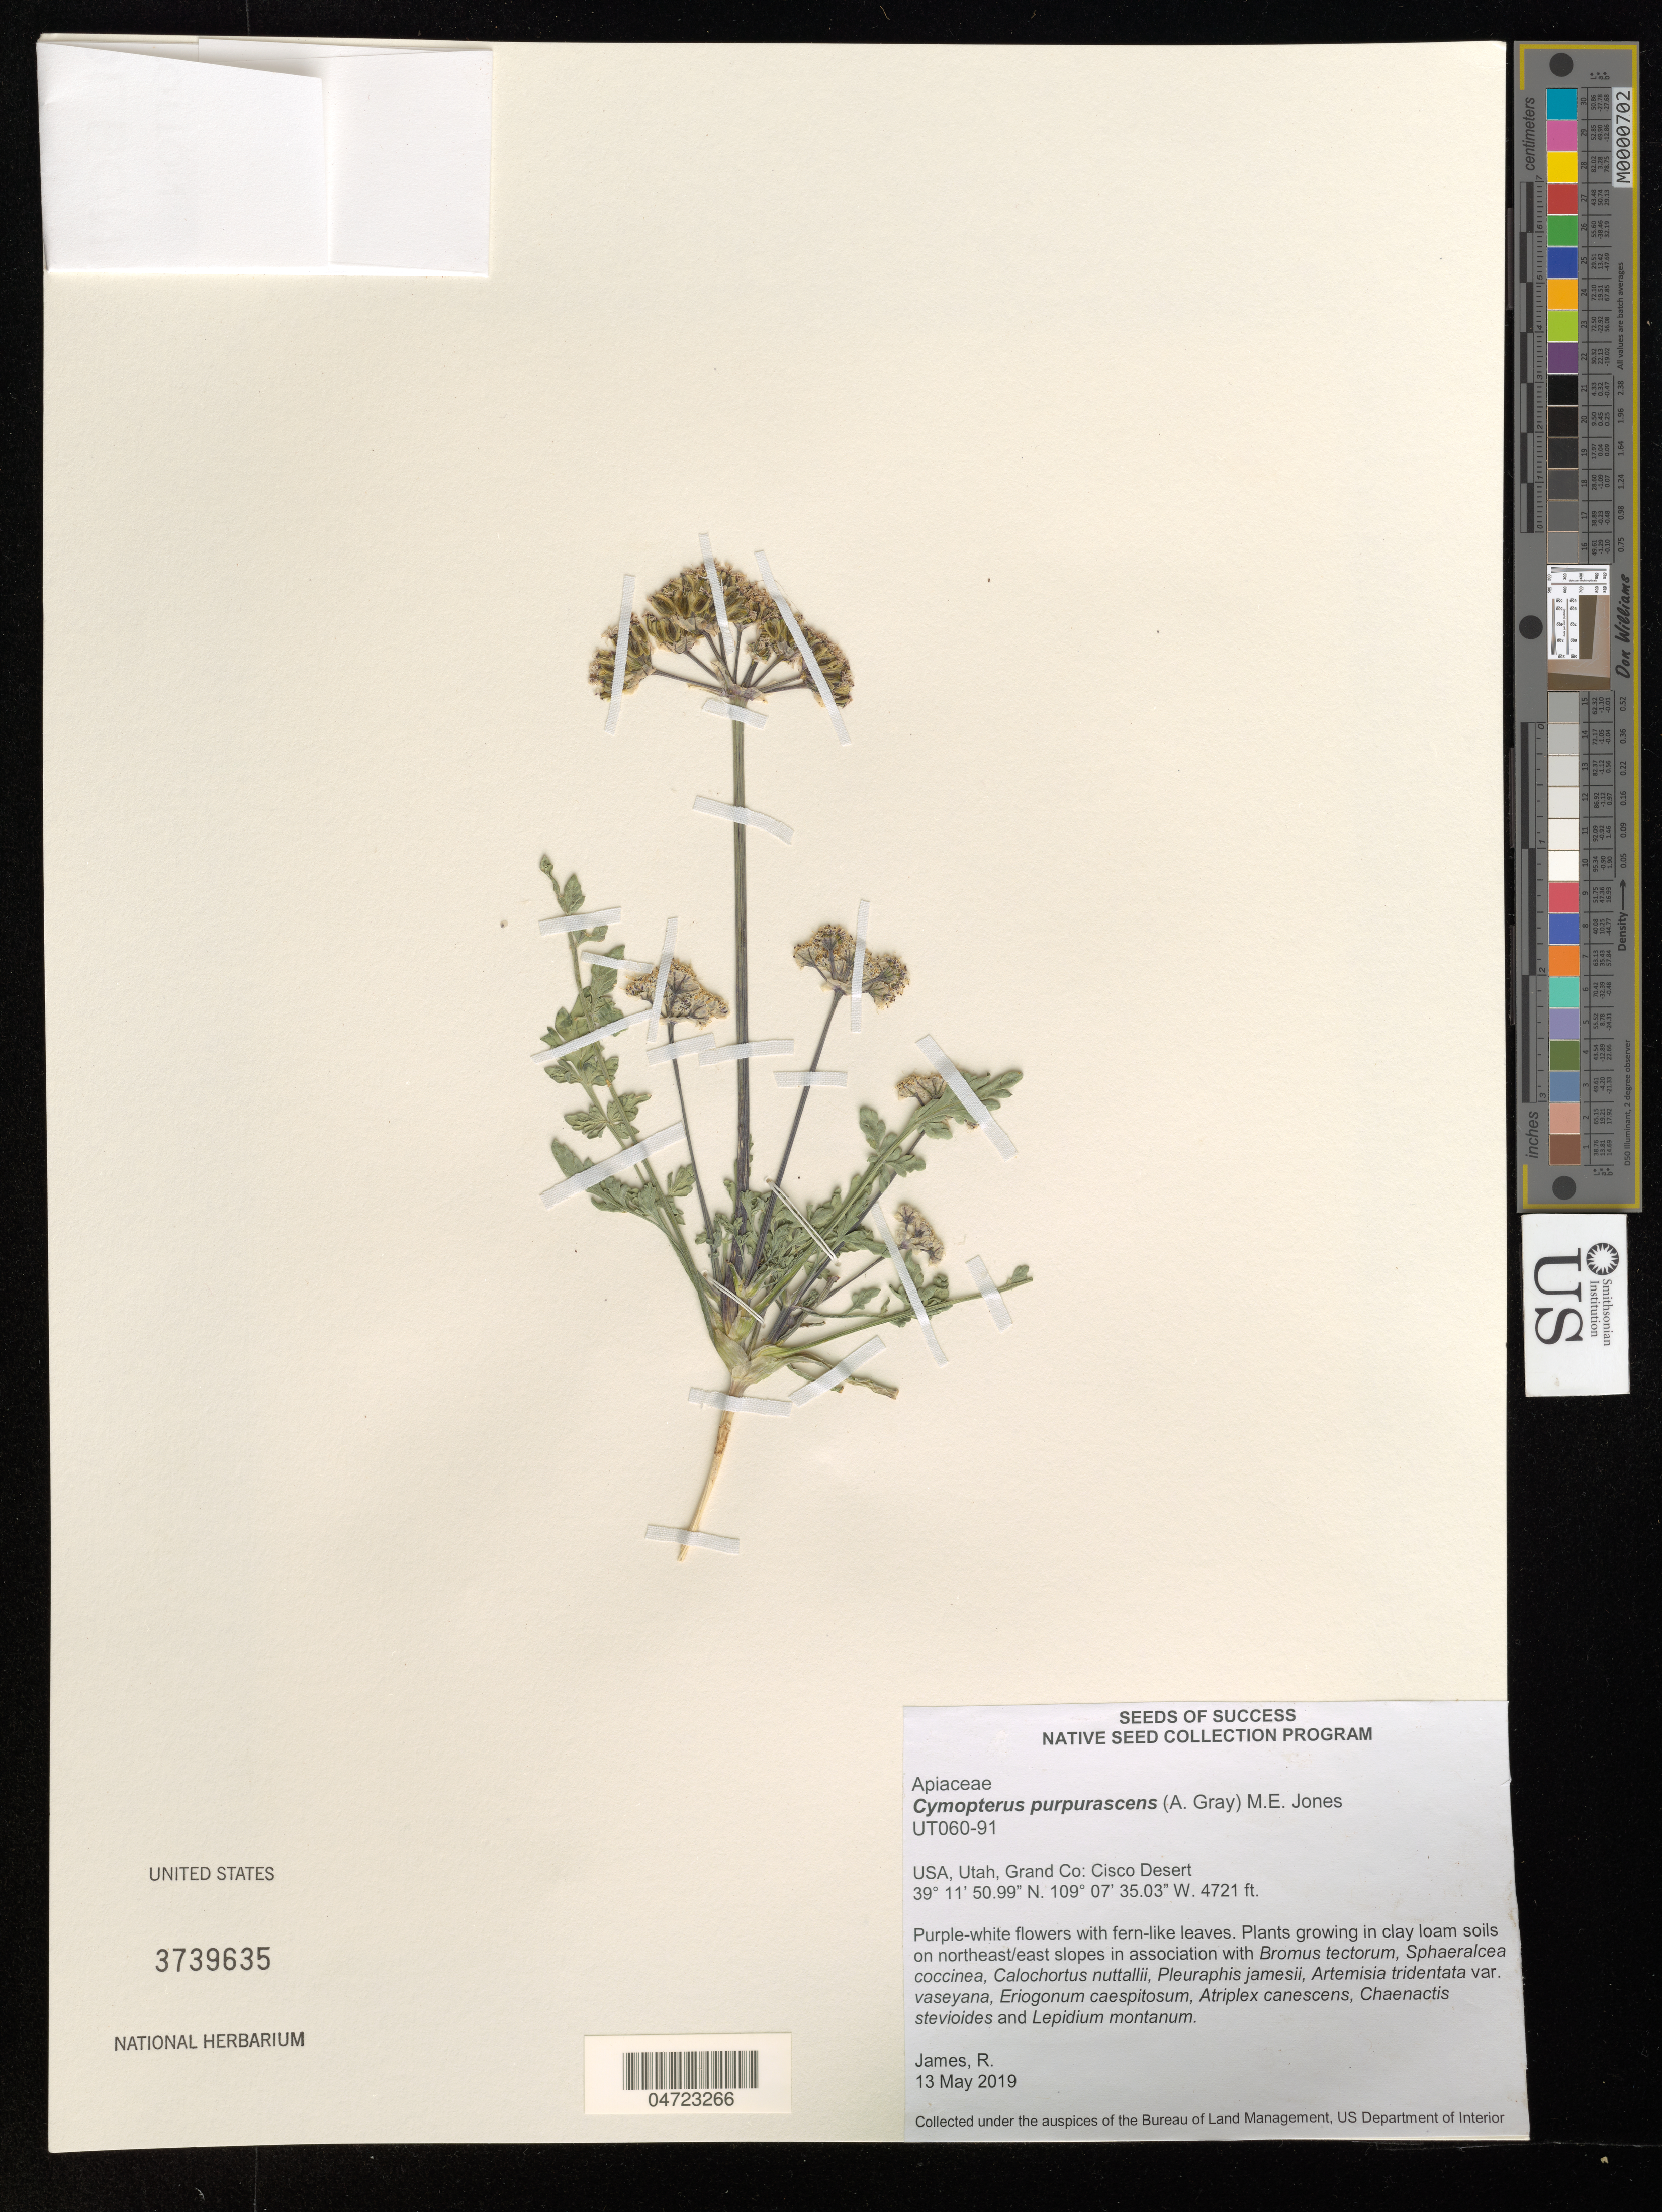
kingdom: Plantae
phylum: Tracheophyta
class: Magnoliopsida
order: Apiales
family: Apiaceae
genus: Cymopterus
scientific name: Cymopterus purpurascens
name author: (A. Gray) M.E. Jones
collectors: R. James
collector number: UT060-91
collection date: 2019-05-13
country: United States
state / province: Utah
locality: Grand Co: Cisco Desert. In clay loam soils on northeast/east slopes.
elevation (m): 1439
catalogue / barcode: US 3739635